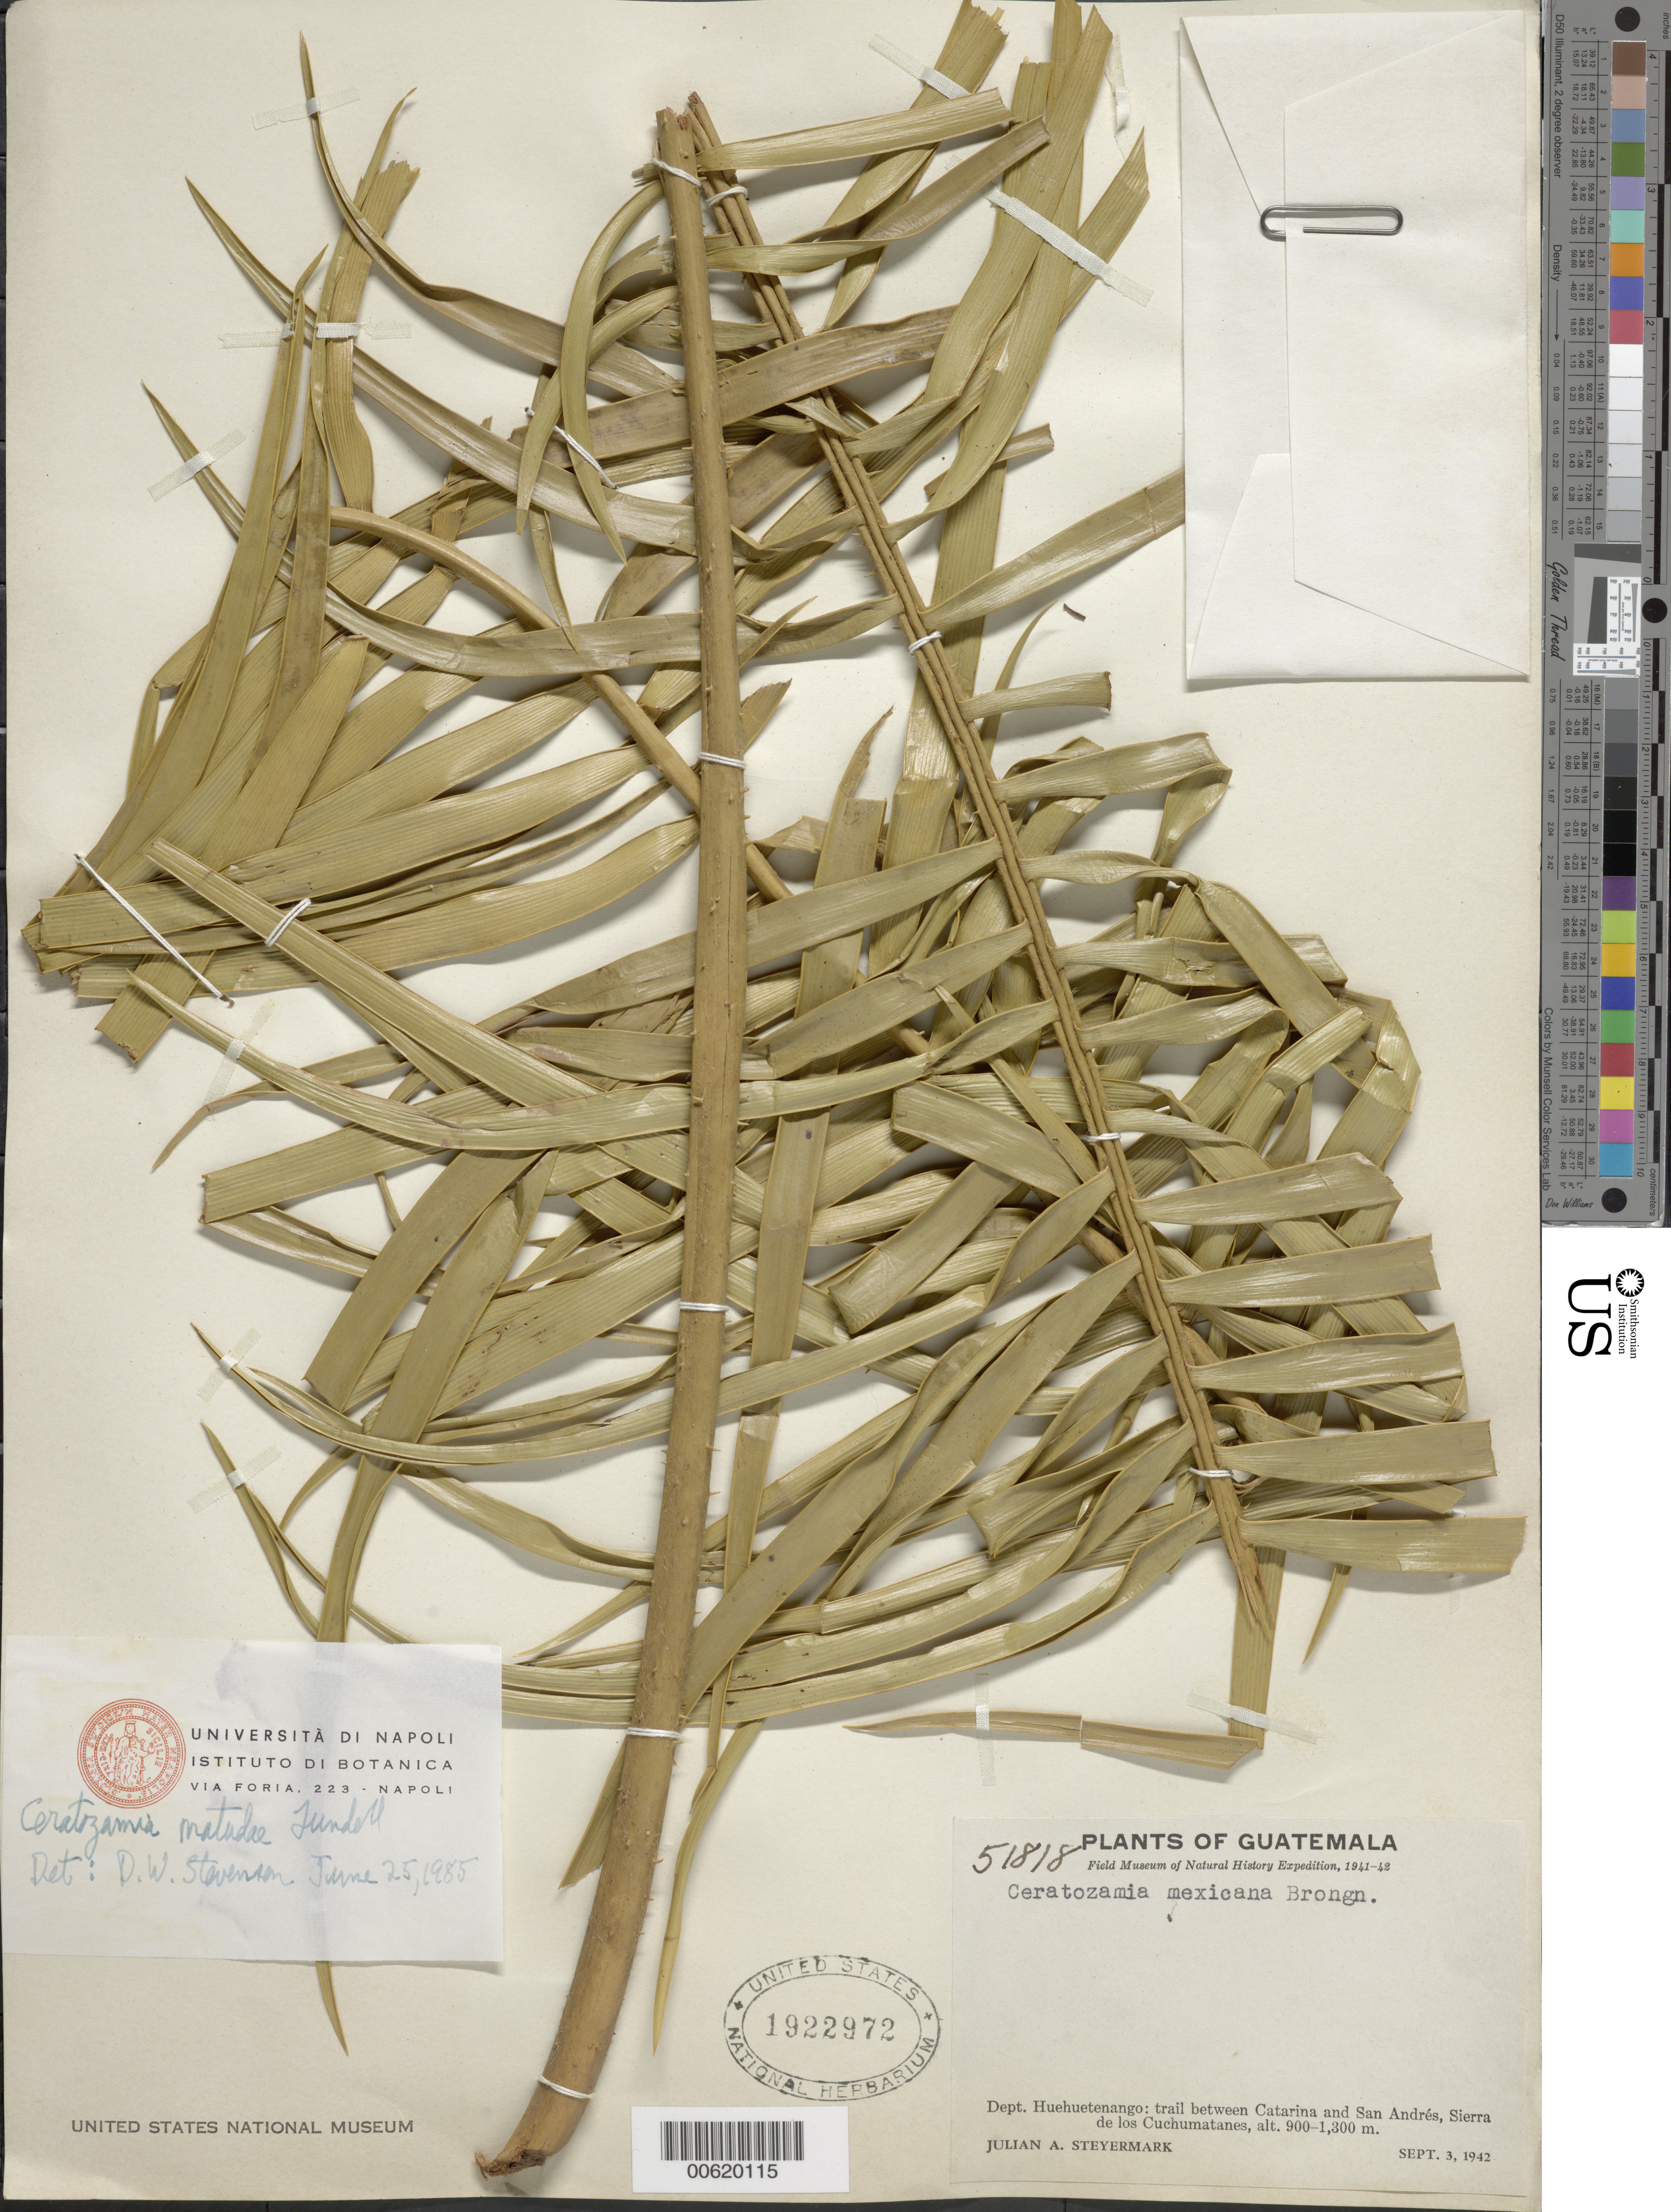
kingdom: Plantae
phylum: Tracheophyta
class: Cycadopsida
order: Cycadales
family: Zamiaceae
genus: Ceratozamia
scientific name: Ceratozamia matudai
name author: Lundell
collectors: J. Steyermark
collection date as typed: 03 Sep 1942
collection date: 1942-09-03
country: Guatemala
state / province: Huehuetenango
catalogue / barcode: US 1922972